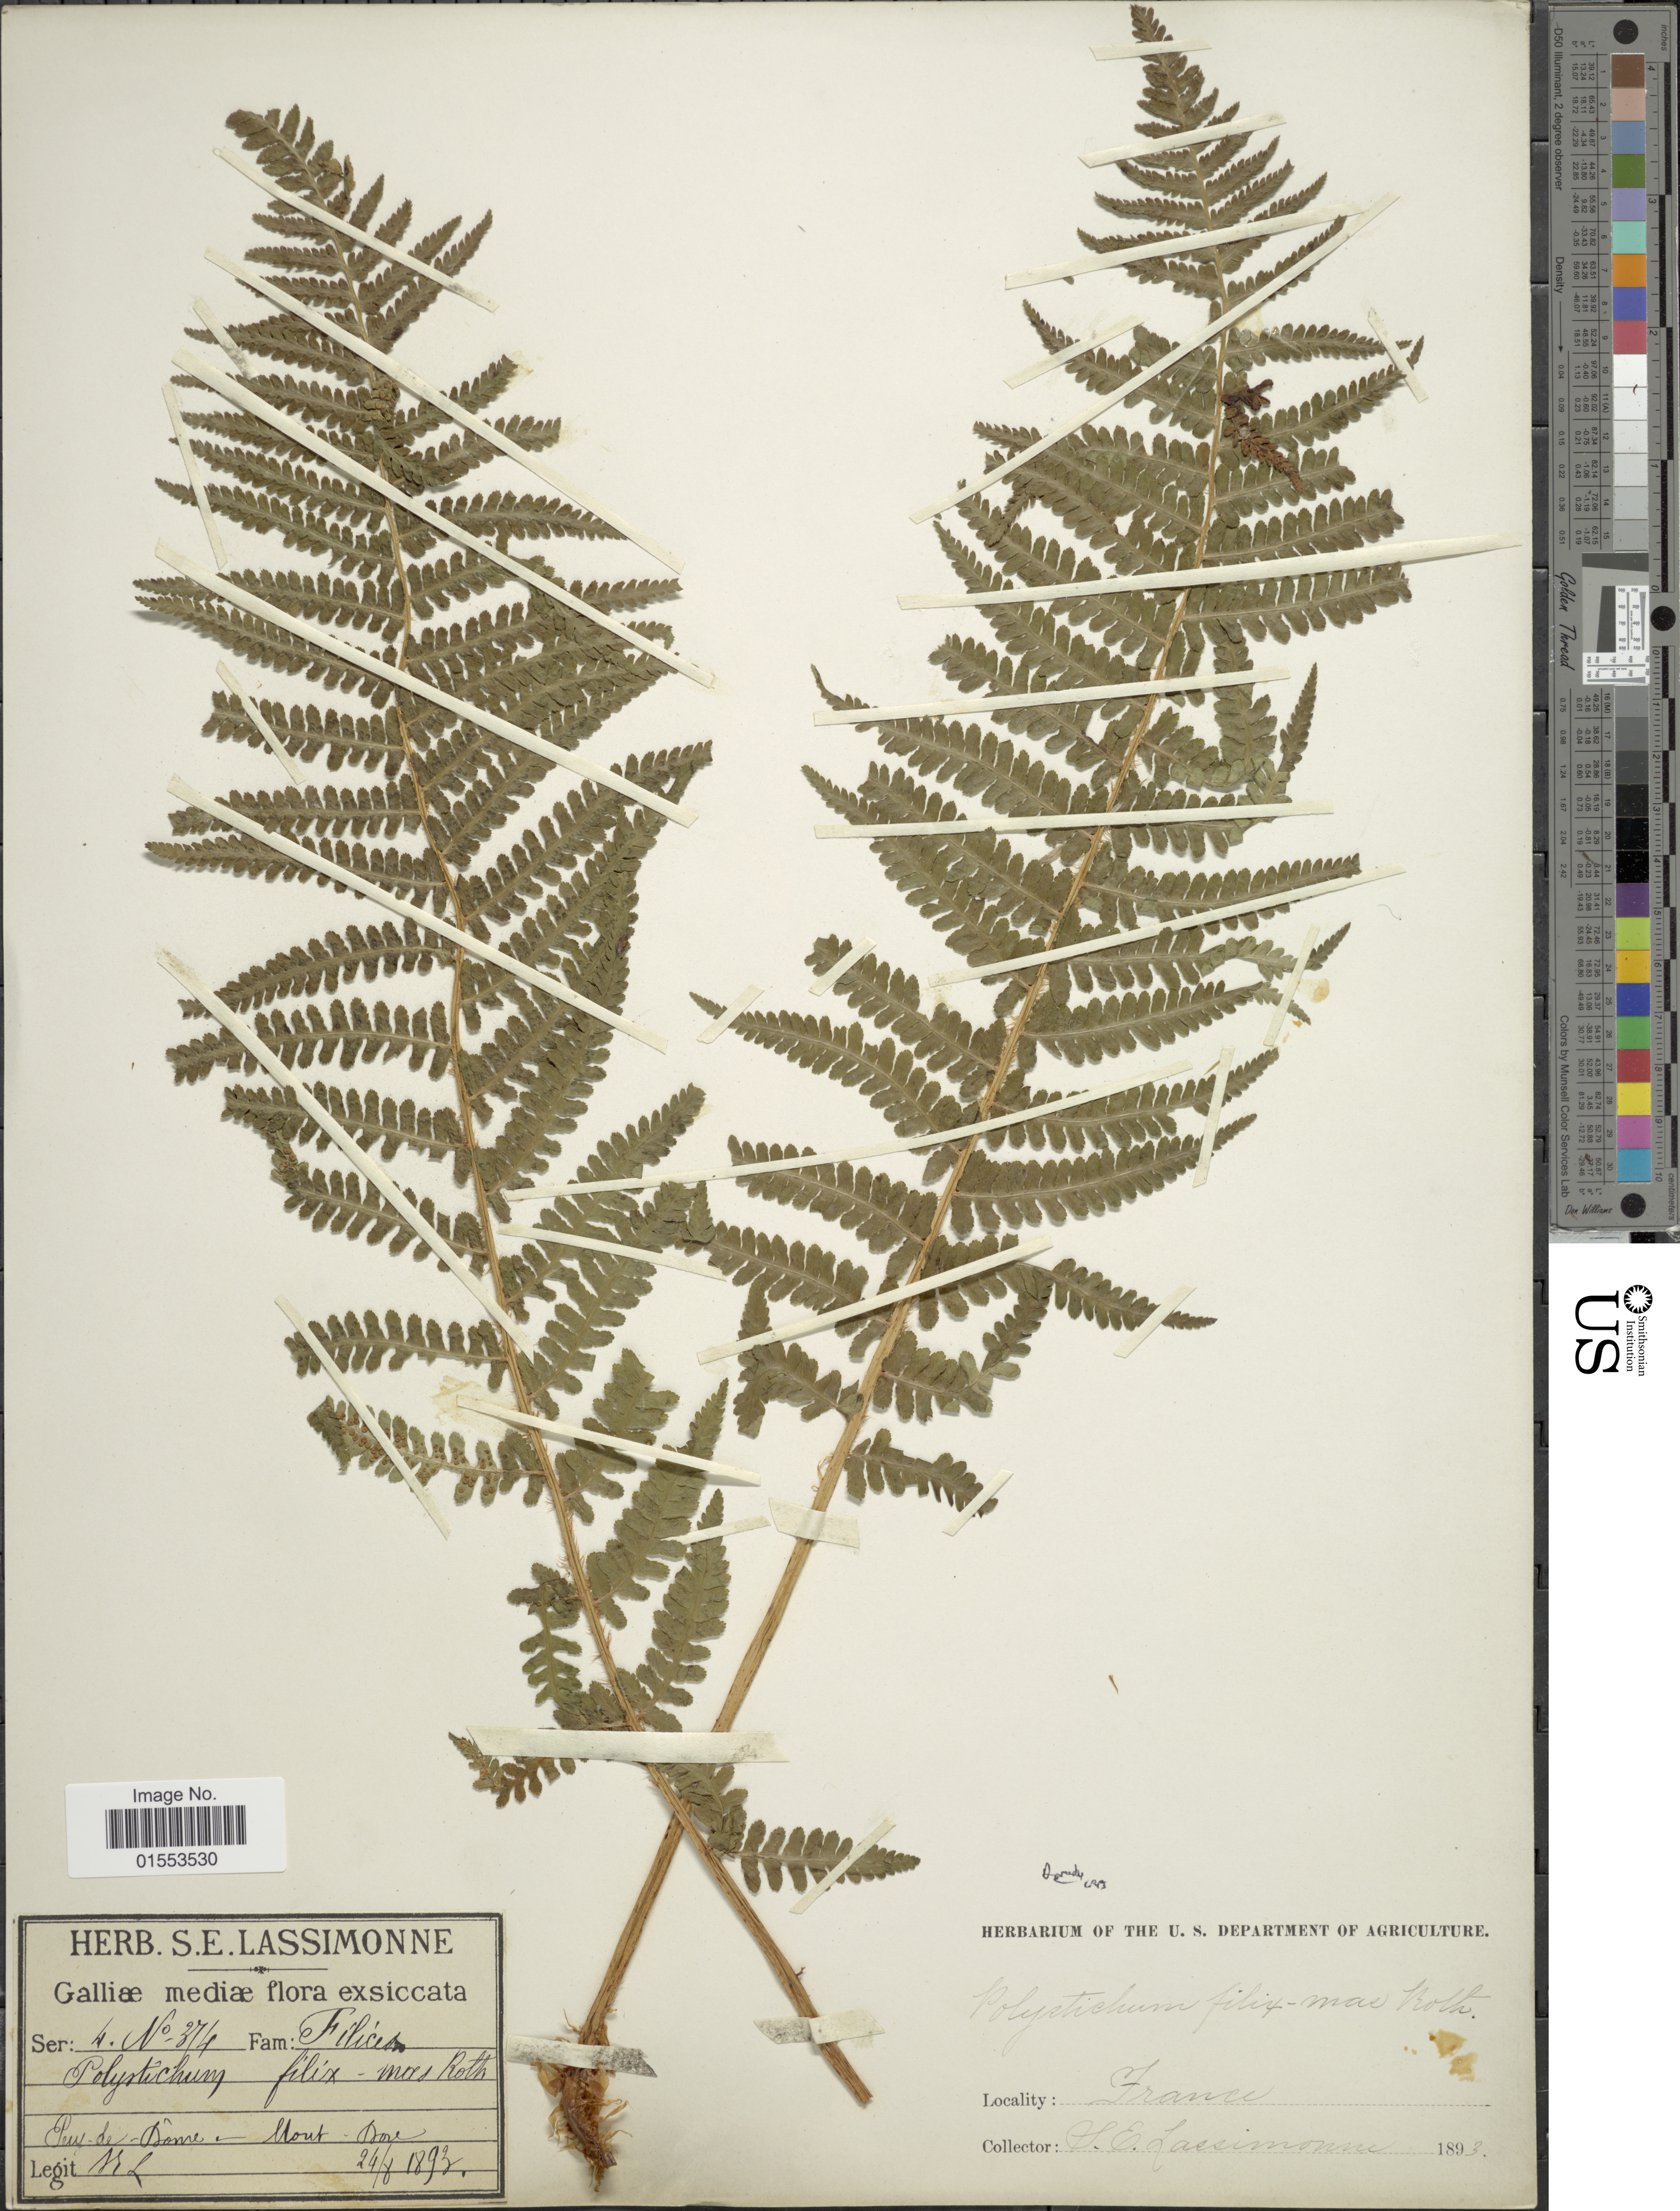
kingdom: Plantae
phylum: Tracheophyta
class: Polypodiopsida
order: Polypodiales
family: Dryopteridaceae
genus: Dryopteris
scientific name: Dryopteris oreades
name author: Fomin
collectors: S. Lassimonne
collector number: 374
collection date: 1893-08-24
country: France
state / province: Auvergne-Rhône-Alpes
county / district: Puy-de-Dôme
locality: Galliæ mediæ [Central France]. Puy-de-Dôme - Mont-Dore.